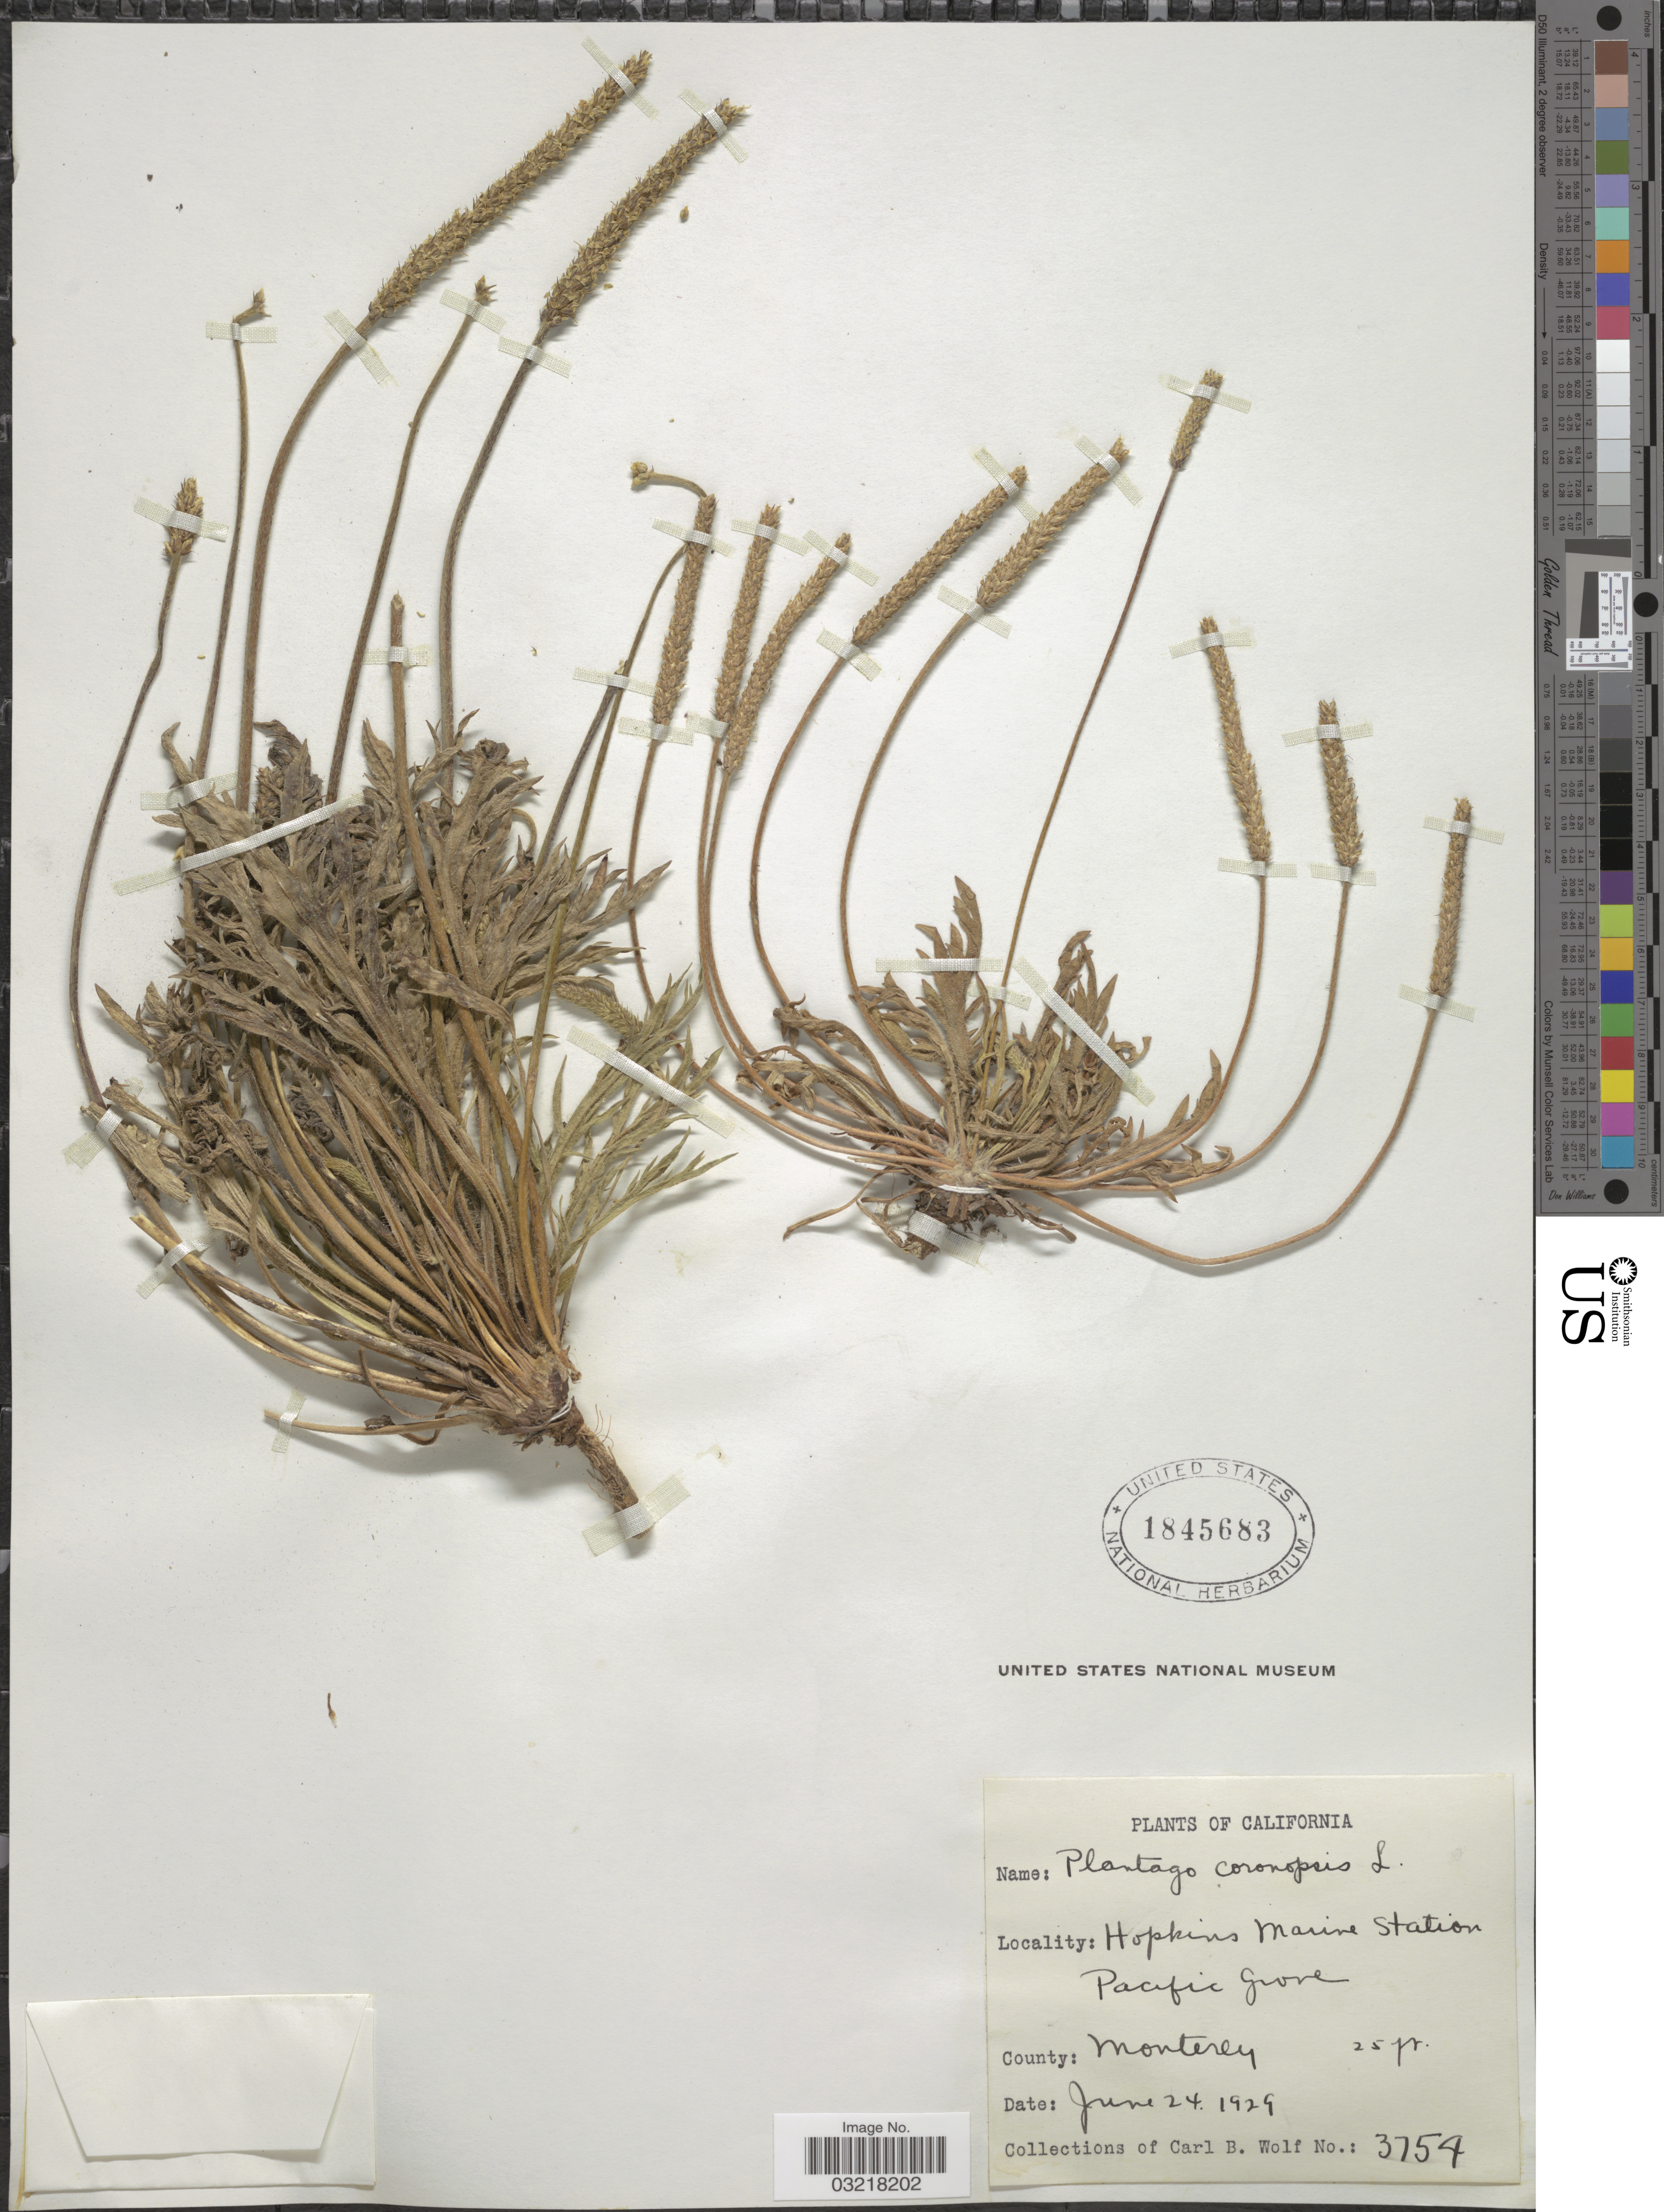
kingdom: Plantae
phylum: Tracheophyta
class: Magnoliopsida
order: Lamiales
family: Plantaginaceae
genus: Plantago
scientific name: Plantago coronopus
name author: L.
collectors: C. B. Wolf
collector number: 3754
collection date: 1929-06-24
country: United States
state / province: California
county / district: Monterey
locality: Hopkins Marine Station. Pacific Grove. County: Monterey.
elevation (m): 8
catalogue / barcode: US 1845683